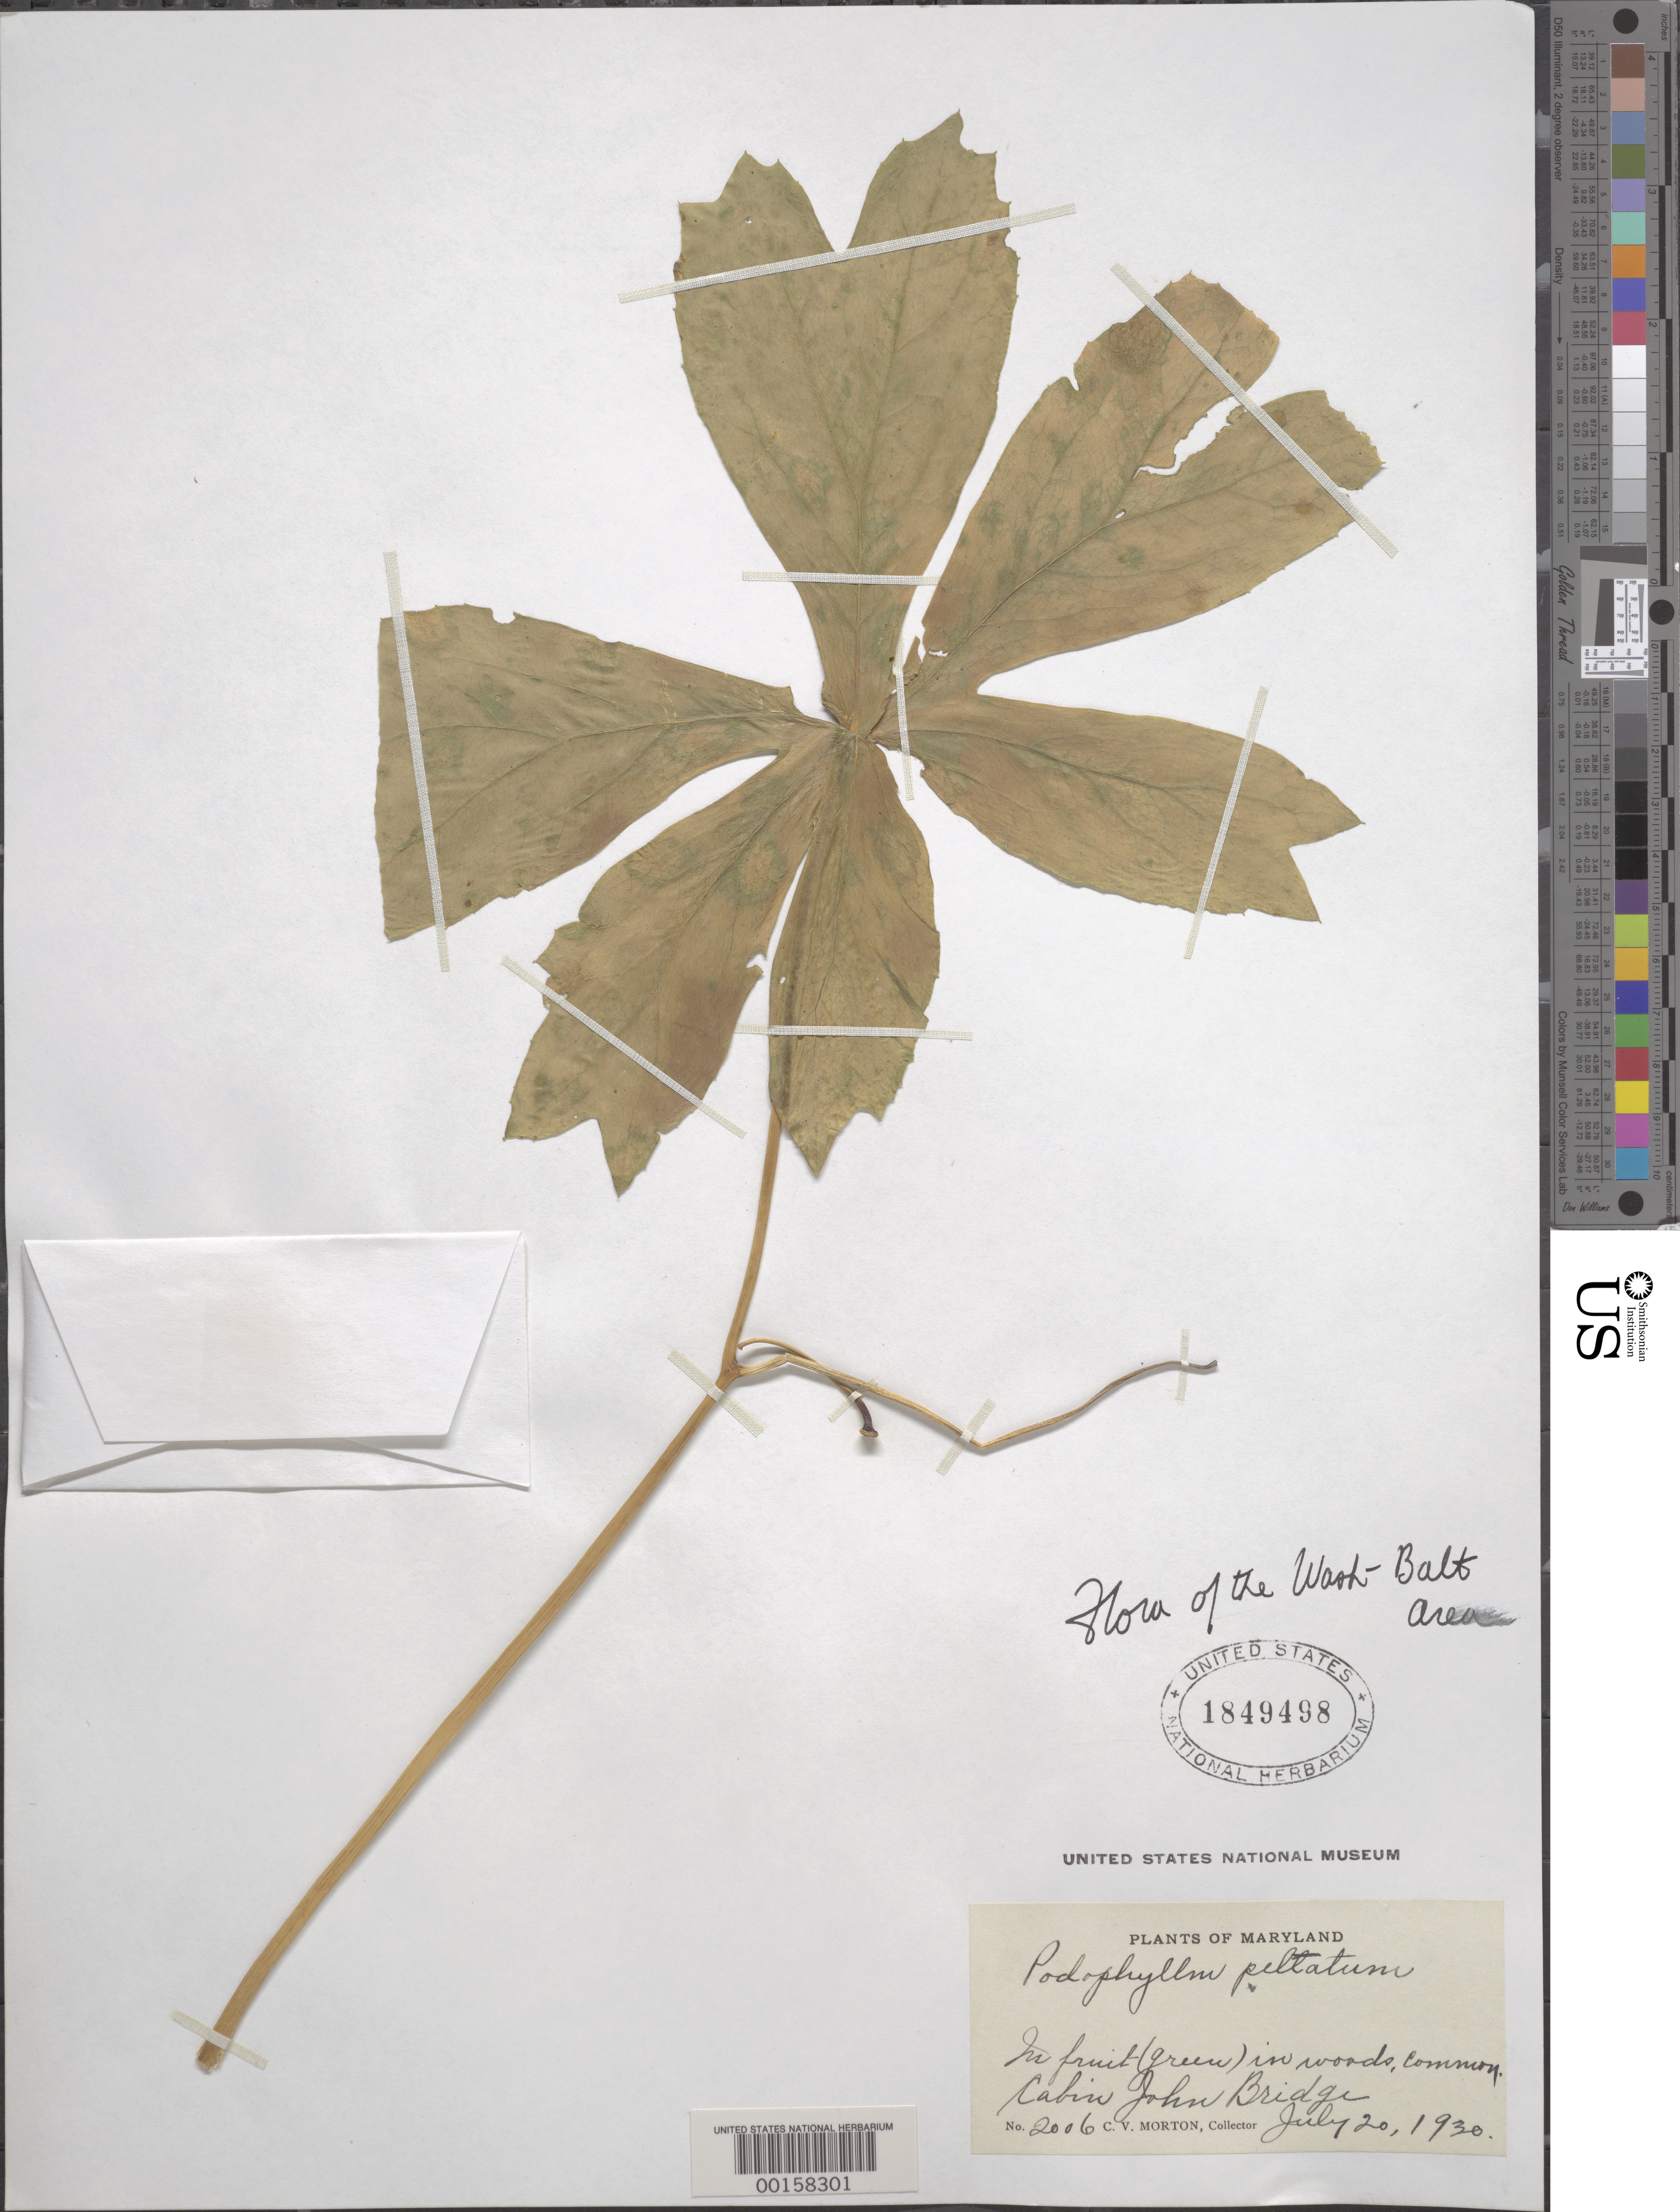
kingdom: Plantae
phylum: Tracheophyta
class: Magnoliopsida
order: Ranunculales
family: Berberidaceae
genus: Podophyllum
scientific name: Podophyllum peltatum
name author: L.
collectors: C. V. Morton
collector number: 2006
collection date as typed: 20 Jul 1930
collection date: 1930-07-20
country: United States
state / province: Maryland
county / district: Montgomery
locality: Cabin John Bridge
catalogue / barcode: US 1849498